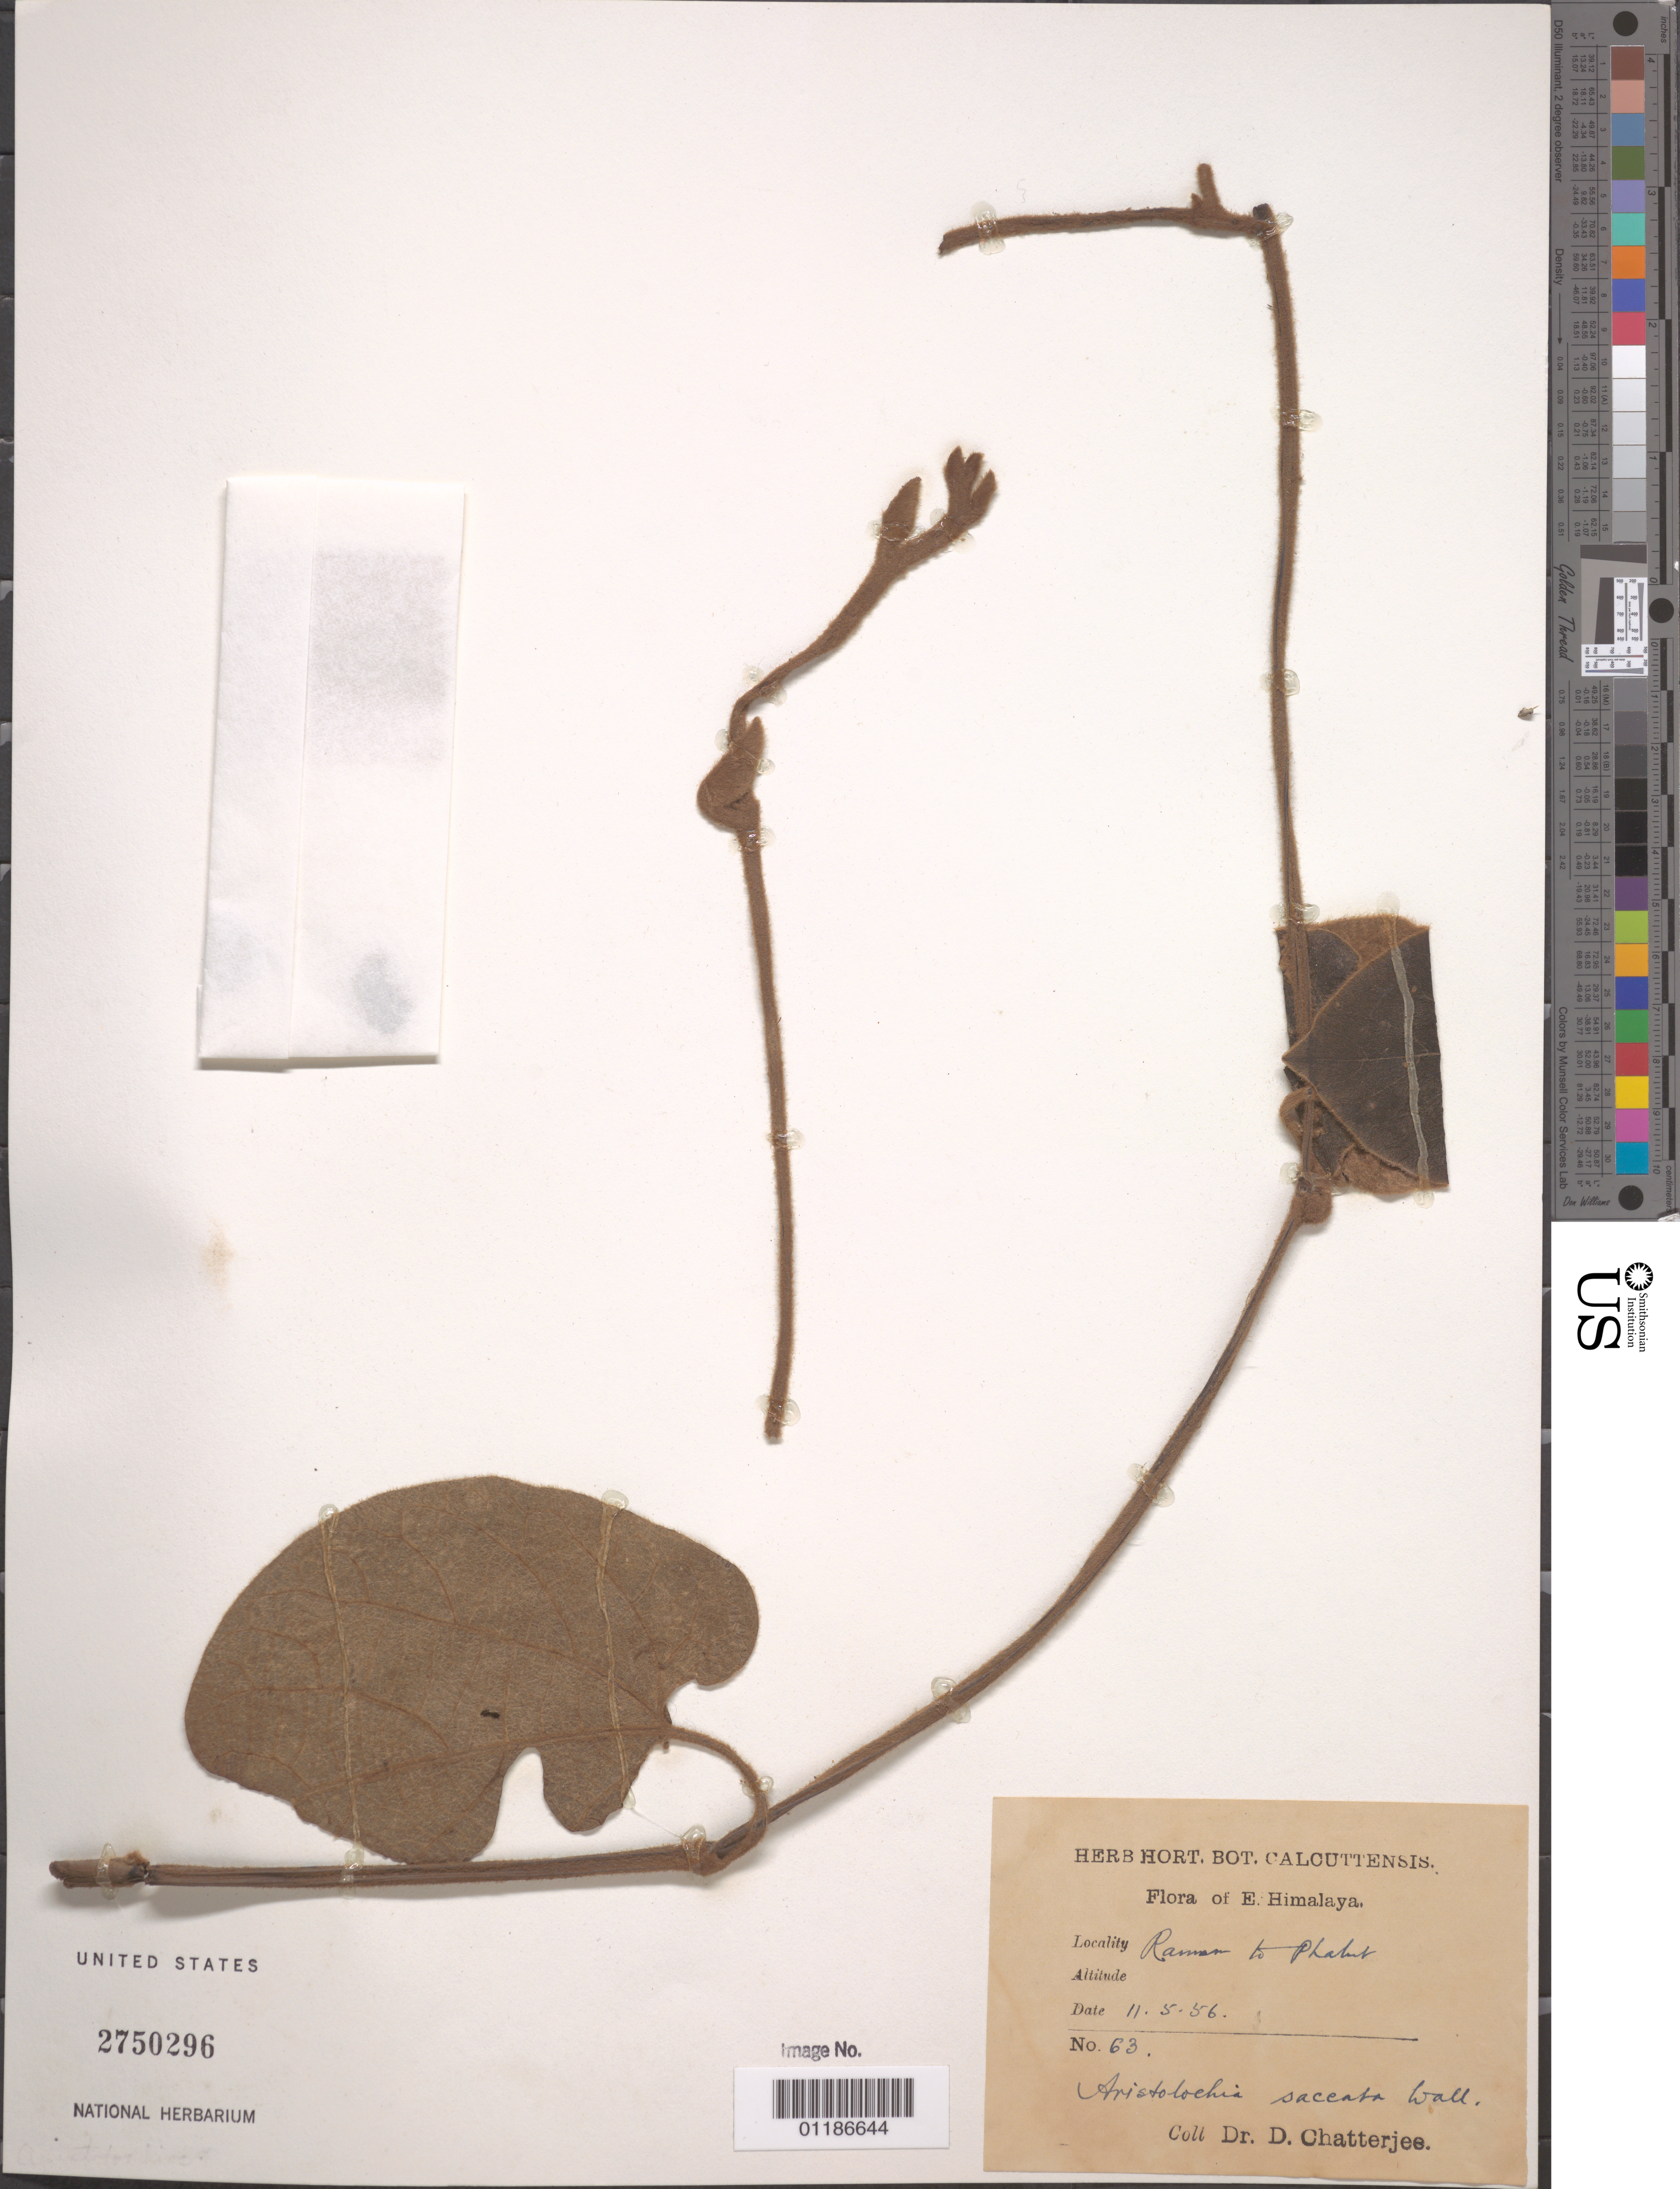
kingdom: Plantae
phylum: Tracheophyta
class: Magnoliopsida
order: Piperales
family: Aristolochiaceae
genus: Aristolochia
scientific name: Aristolochia saccata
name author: Wall.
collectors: D. Chatterjee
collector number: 63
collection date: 1956-05-11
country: India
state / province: West Bengal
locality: Rainar to Phalut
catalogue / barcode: US 2750296